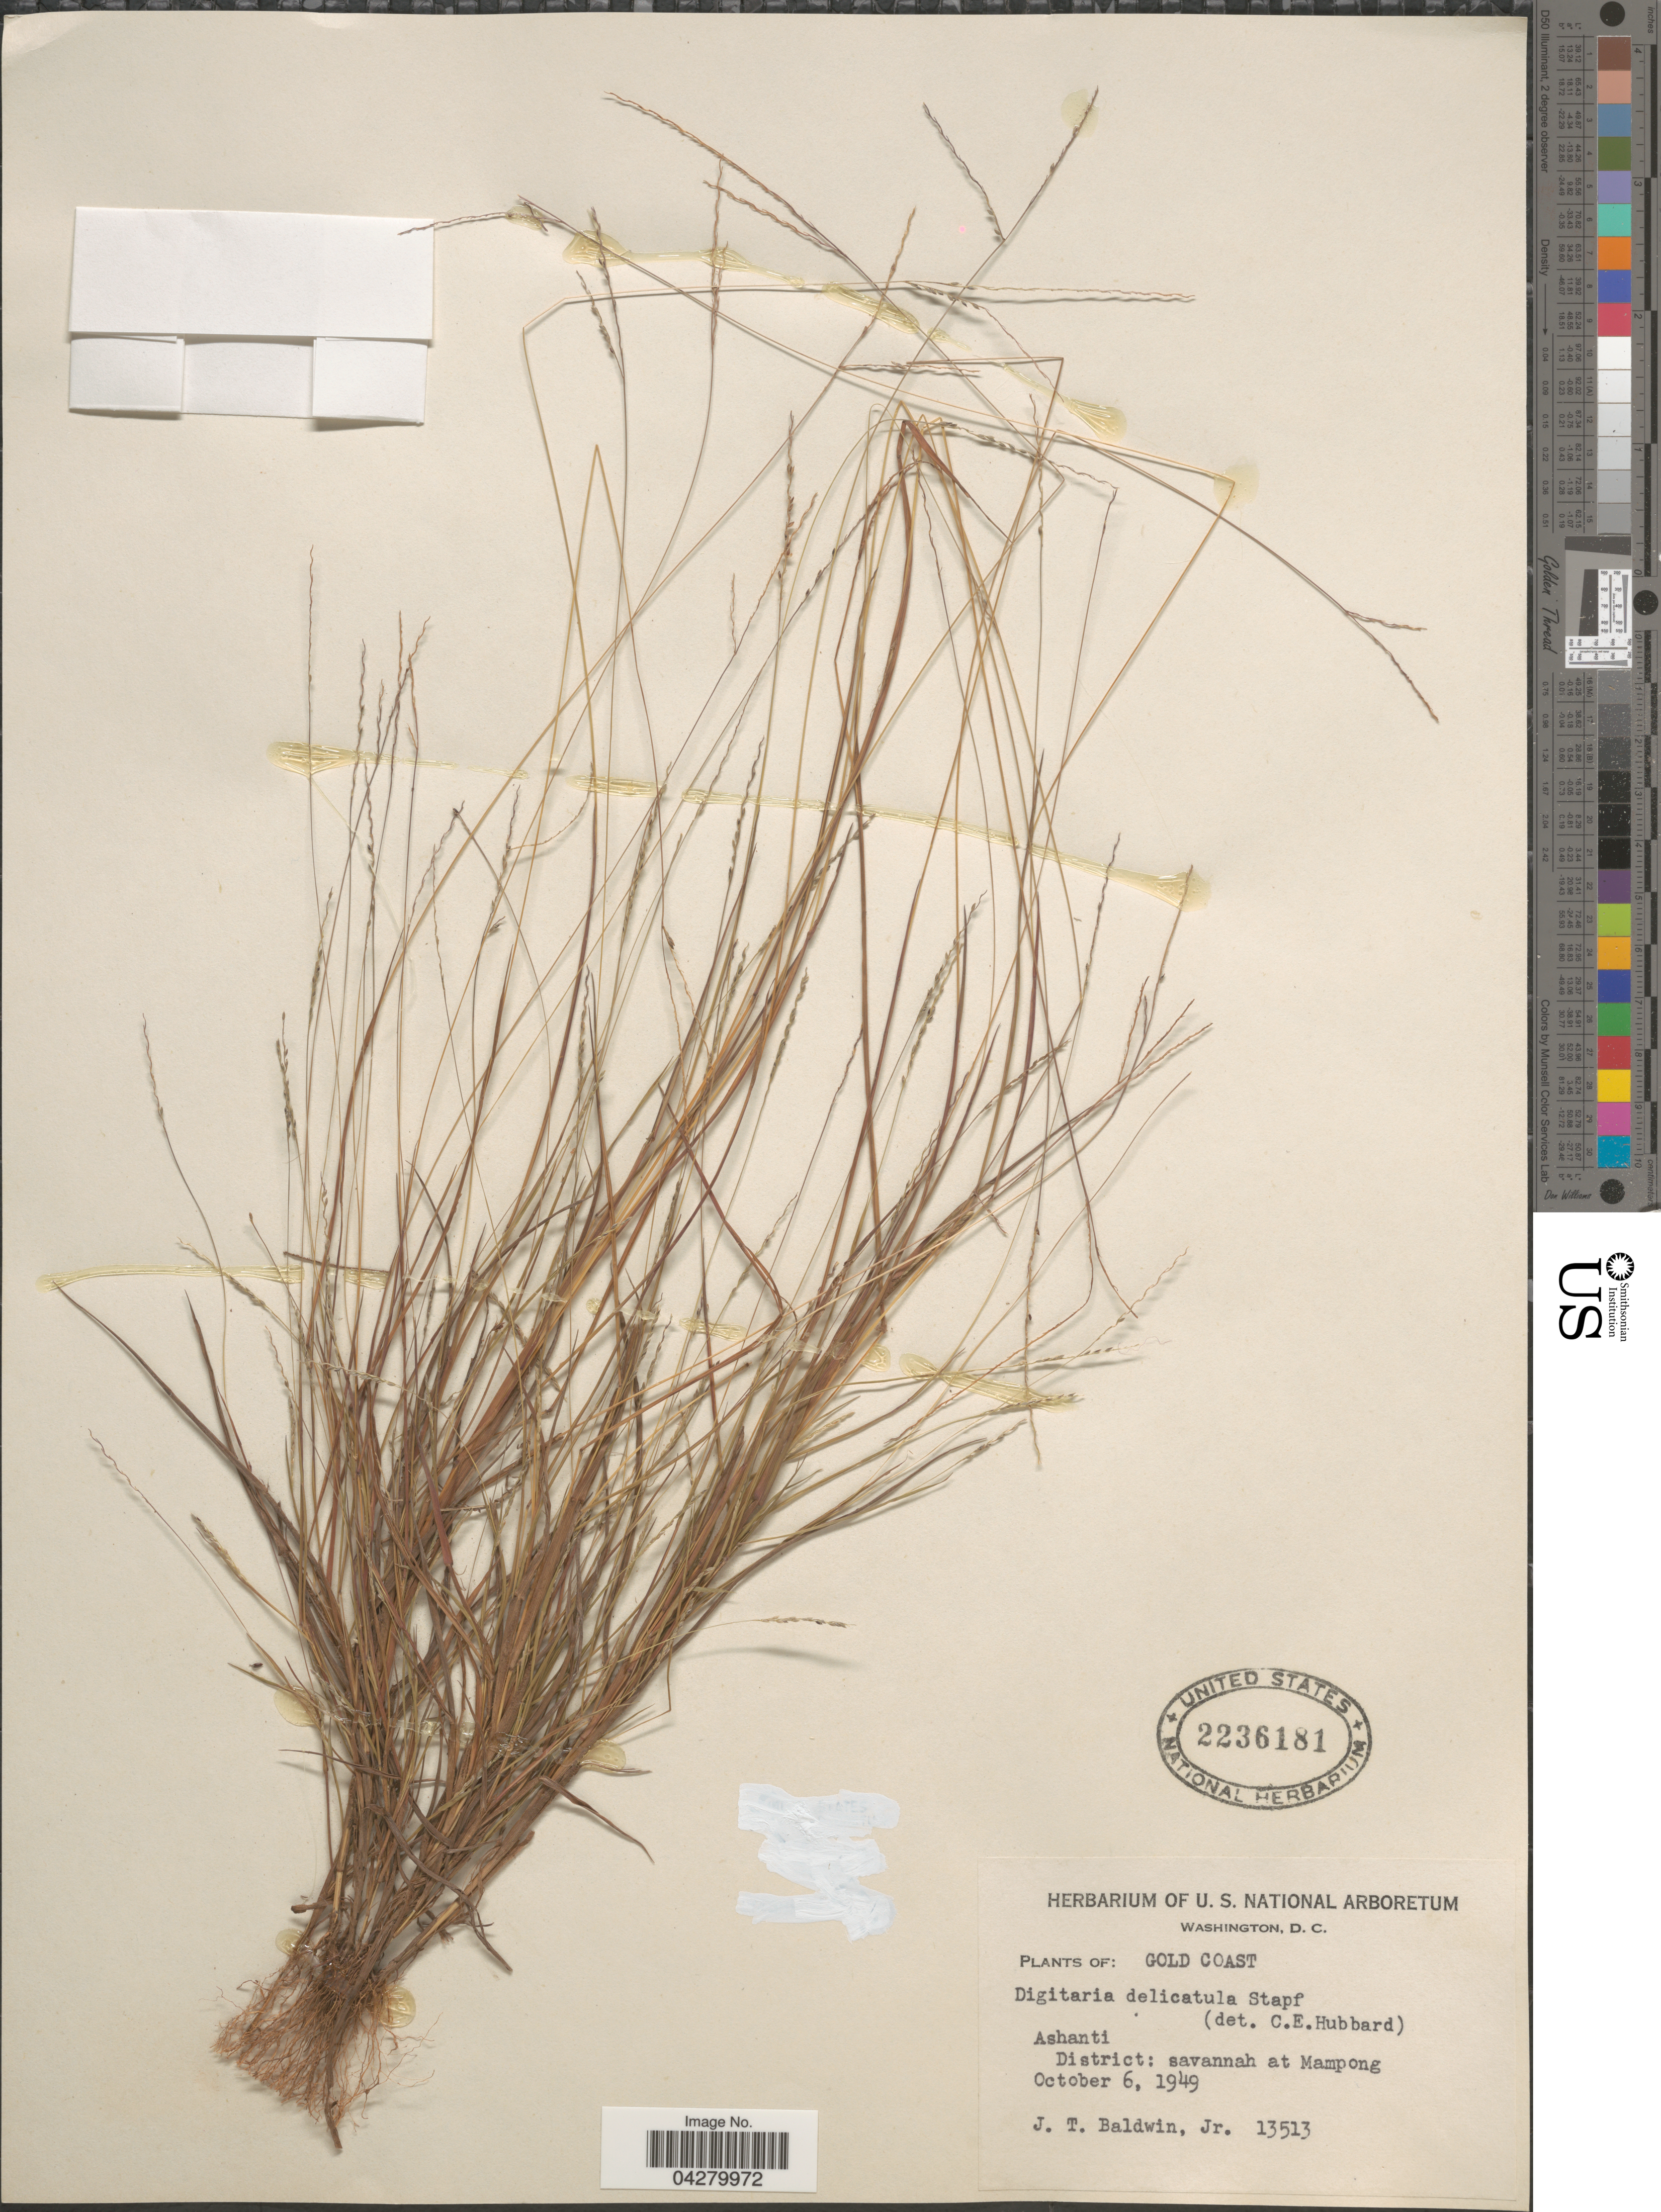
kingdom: Plantae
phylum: Tracheophyta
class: Liliopsida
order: Poales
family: Poaceae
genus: Digitaria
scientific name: Digitaria delicatula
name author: Stapf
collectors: J. T. Baldwin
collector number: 13513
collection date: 1949-10-06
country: Ghana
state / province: Ashanti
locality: Gold Coast. District: savannah at Mampong.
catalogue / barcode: US 2236181